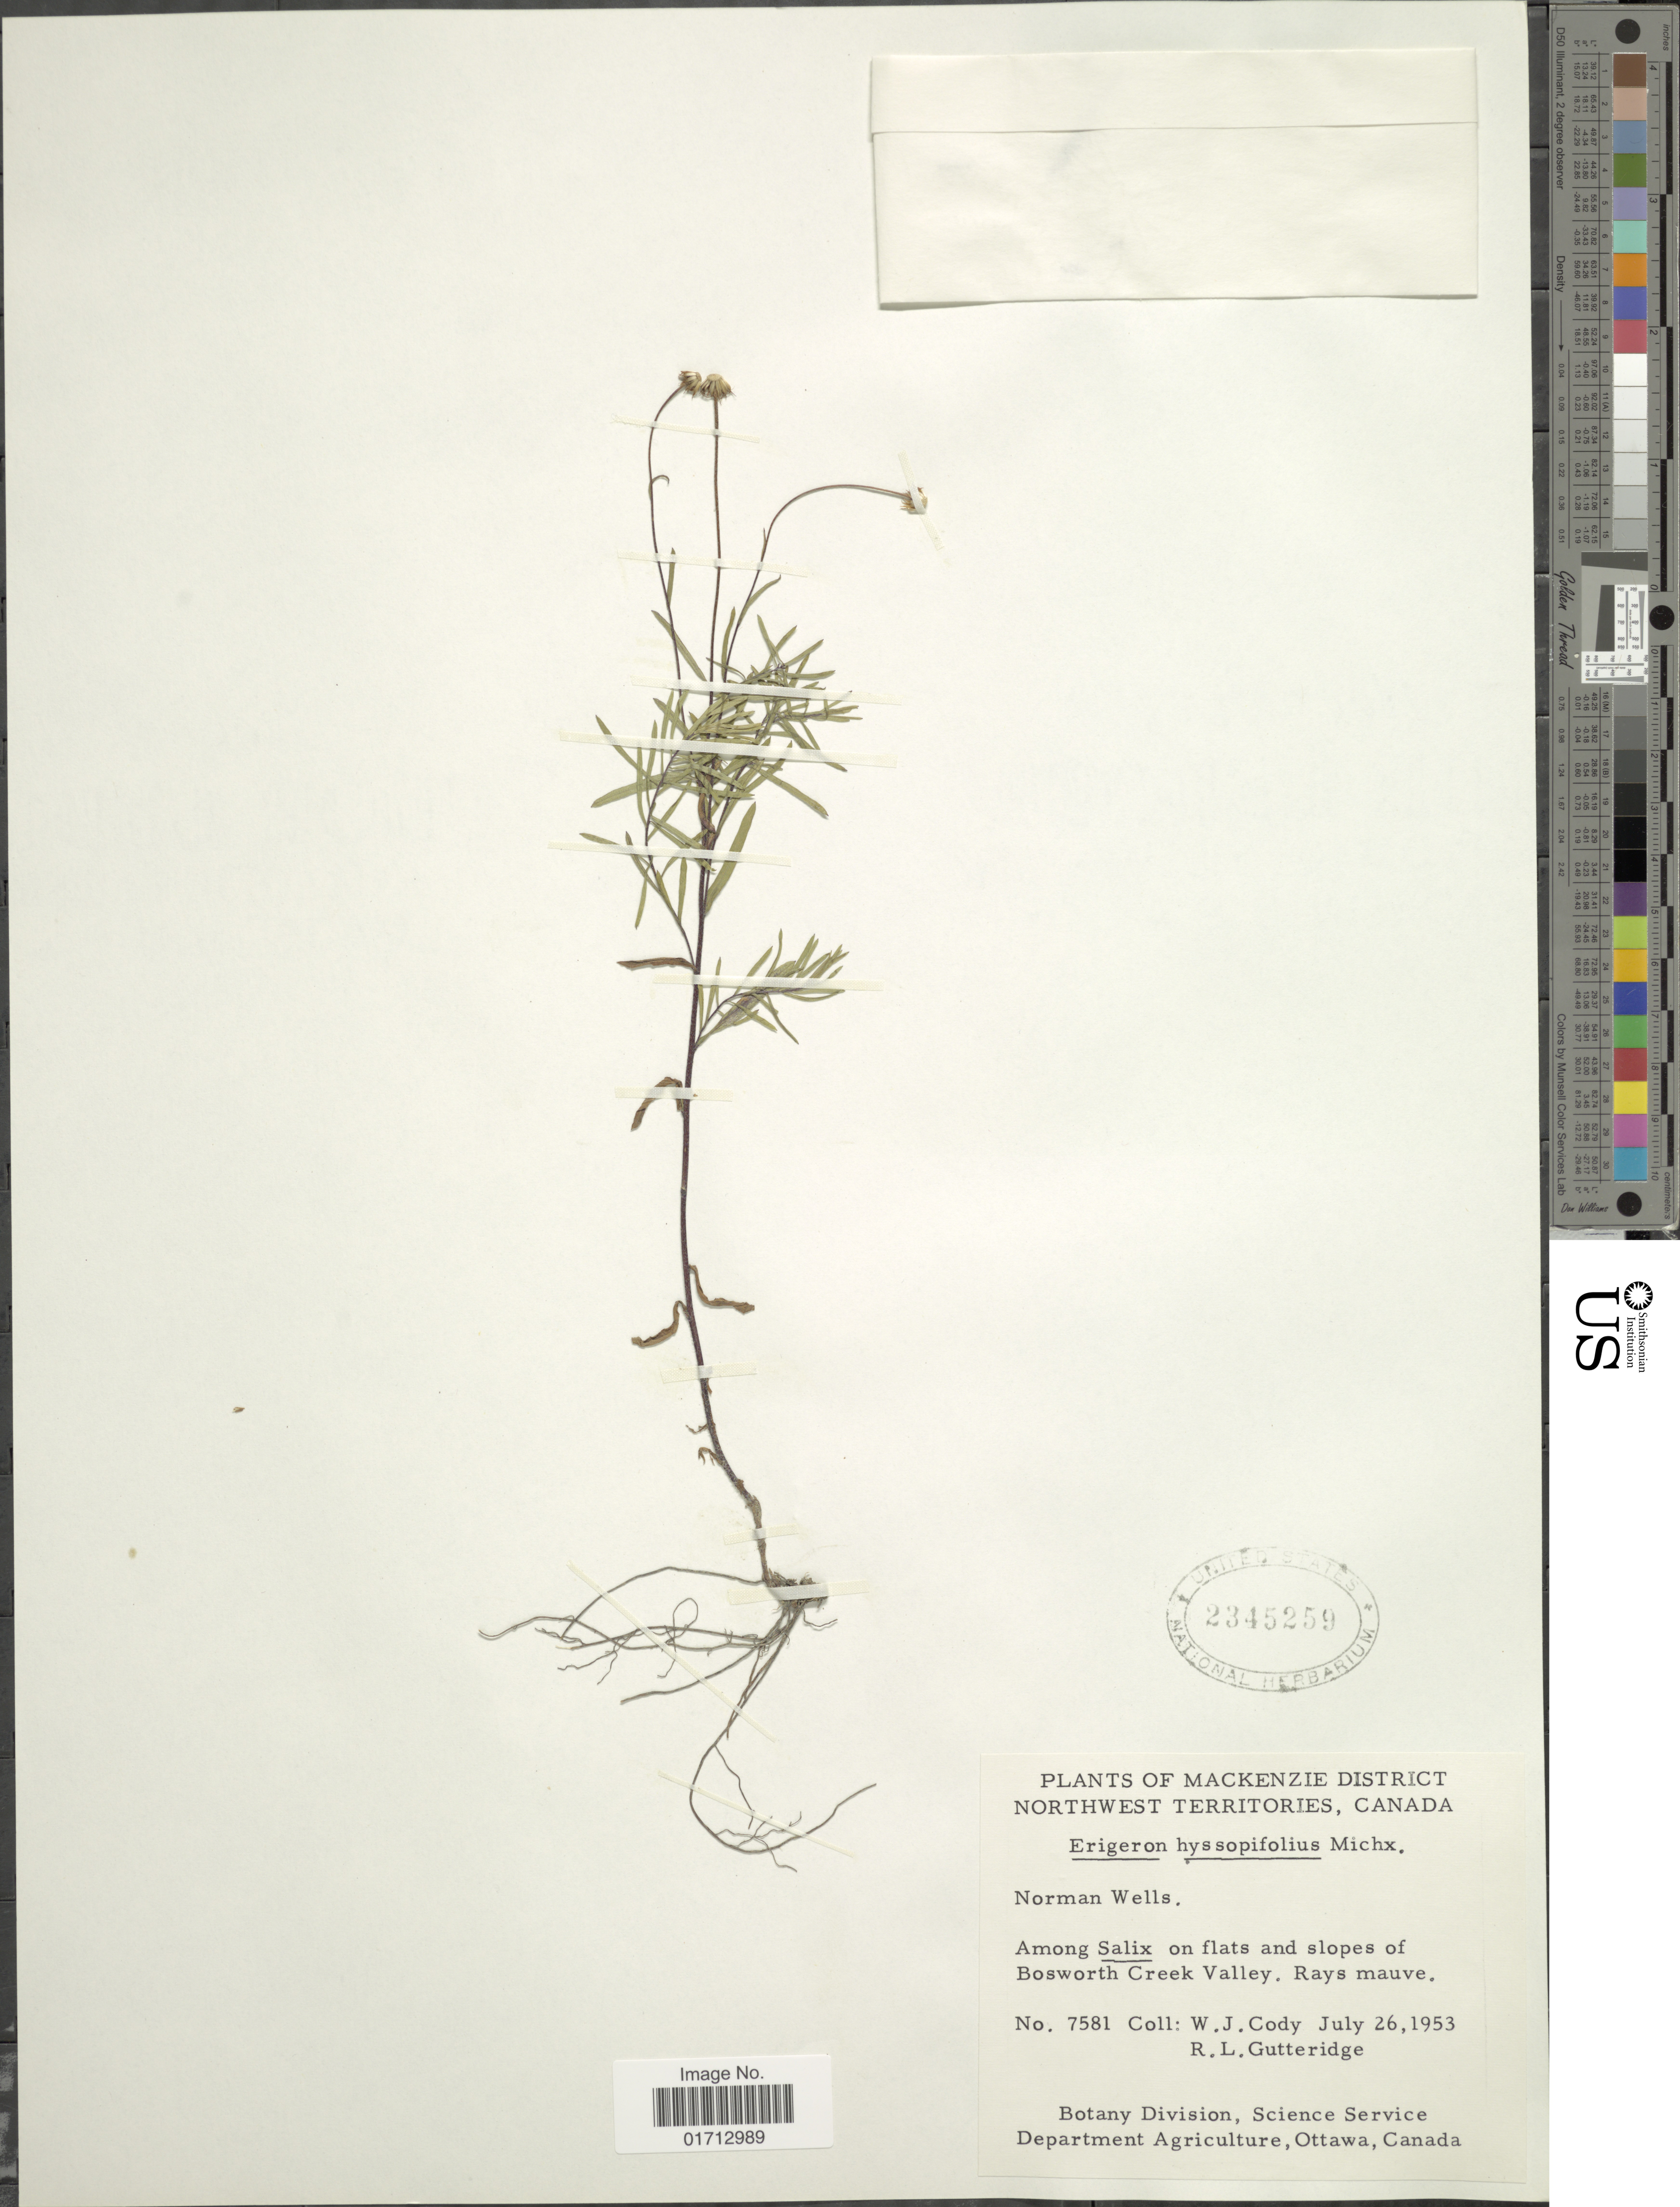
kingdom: Plantae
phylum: Tracheophyta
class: Magnoliopsida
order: Asterales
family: Asteraceae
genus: Erigeron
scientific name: Erigeron hyssopifolius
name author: Michx.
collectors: W. Cody & R. Gutteridge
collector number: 7581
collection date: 1953-07-26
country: Canada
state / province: Northwest Territories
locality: MacKenzie District, among Salix on flats and slopes of Bosworth Creek Valley. Rays mauve.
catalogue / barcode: US 2345259